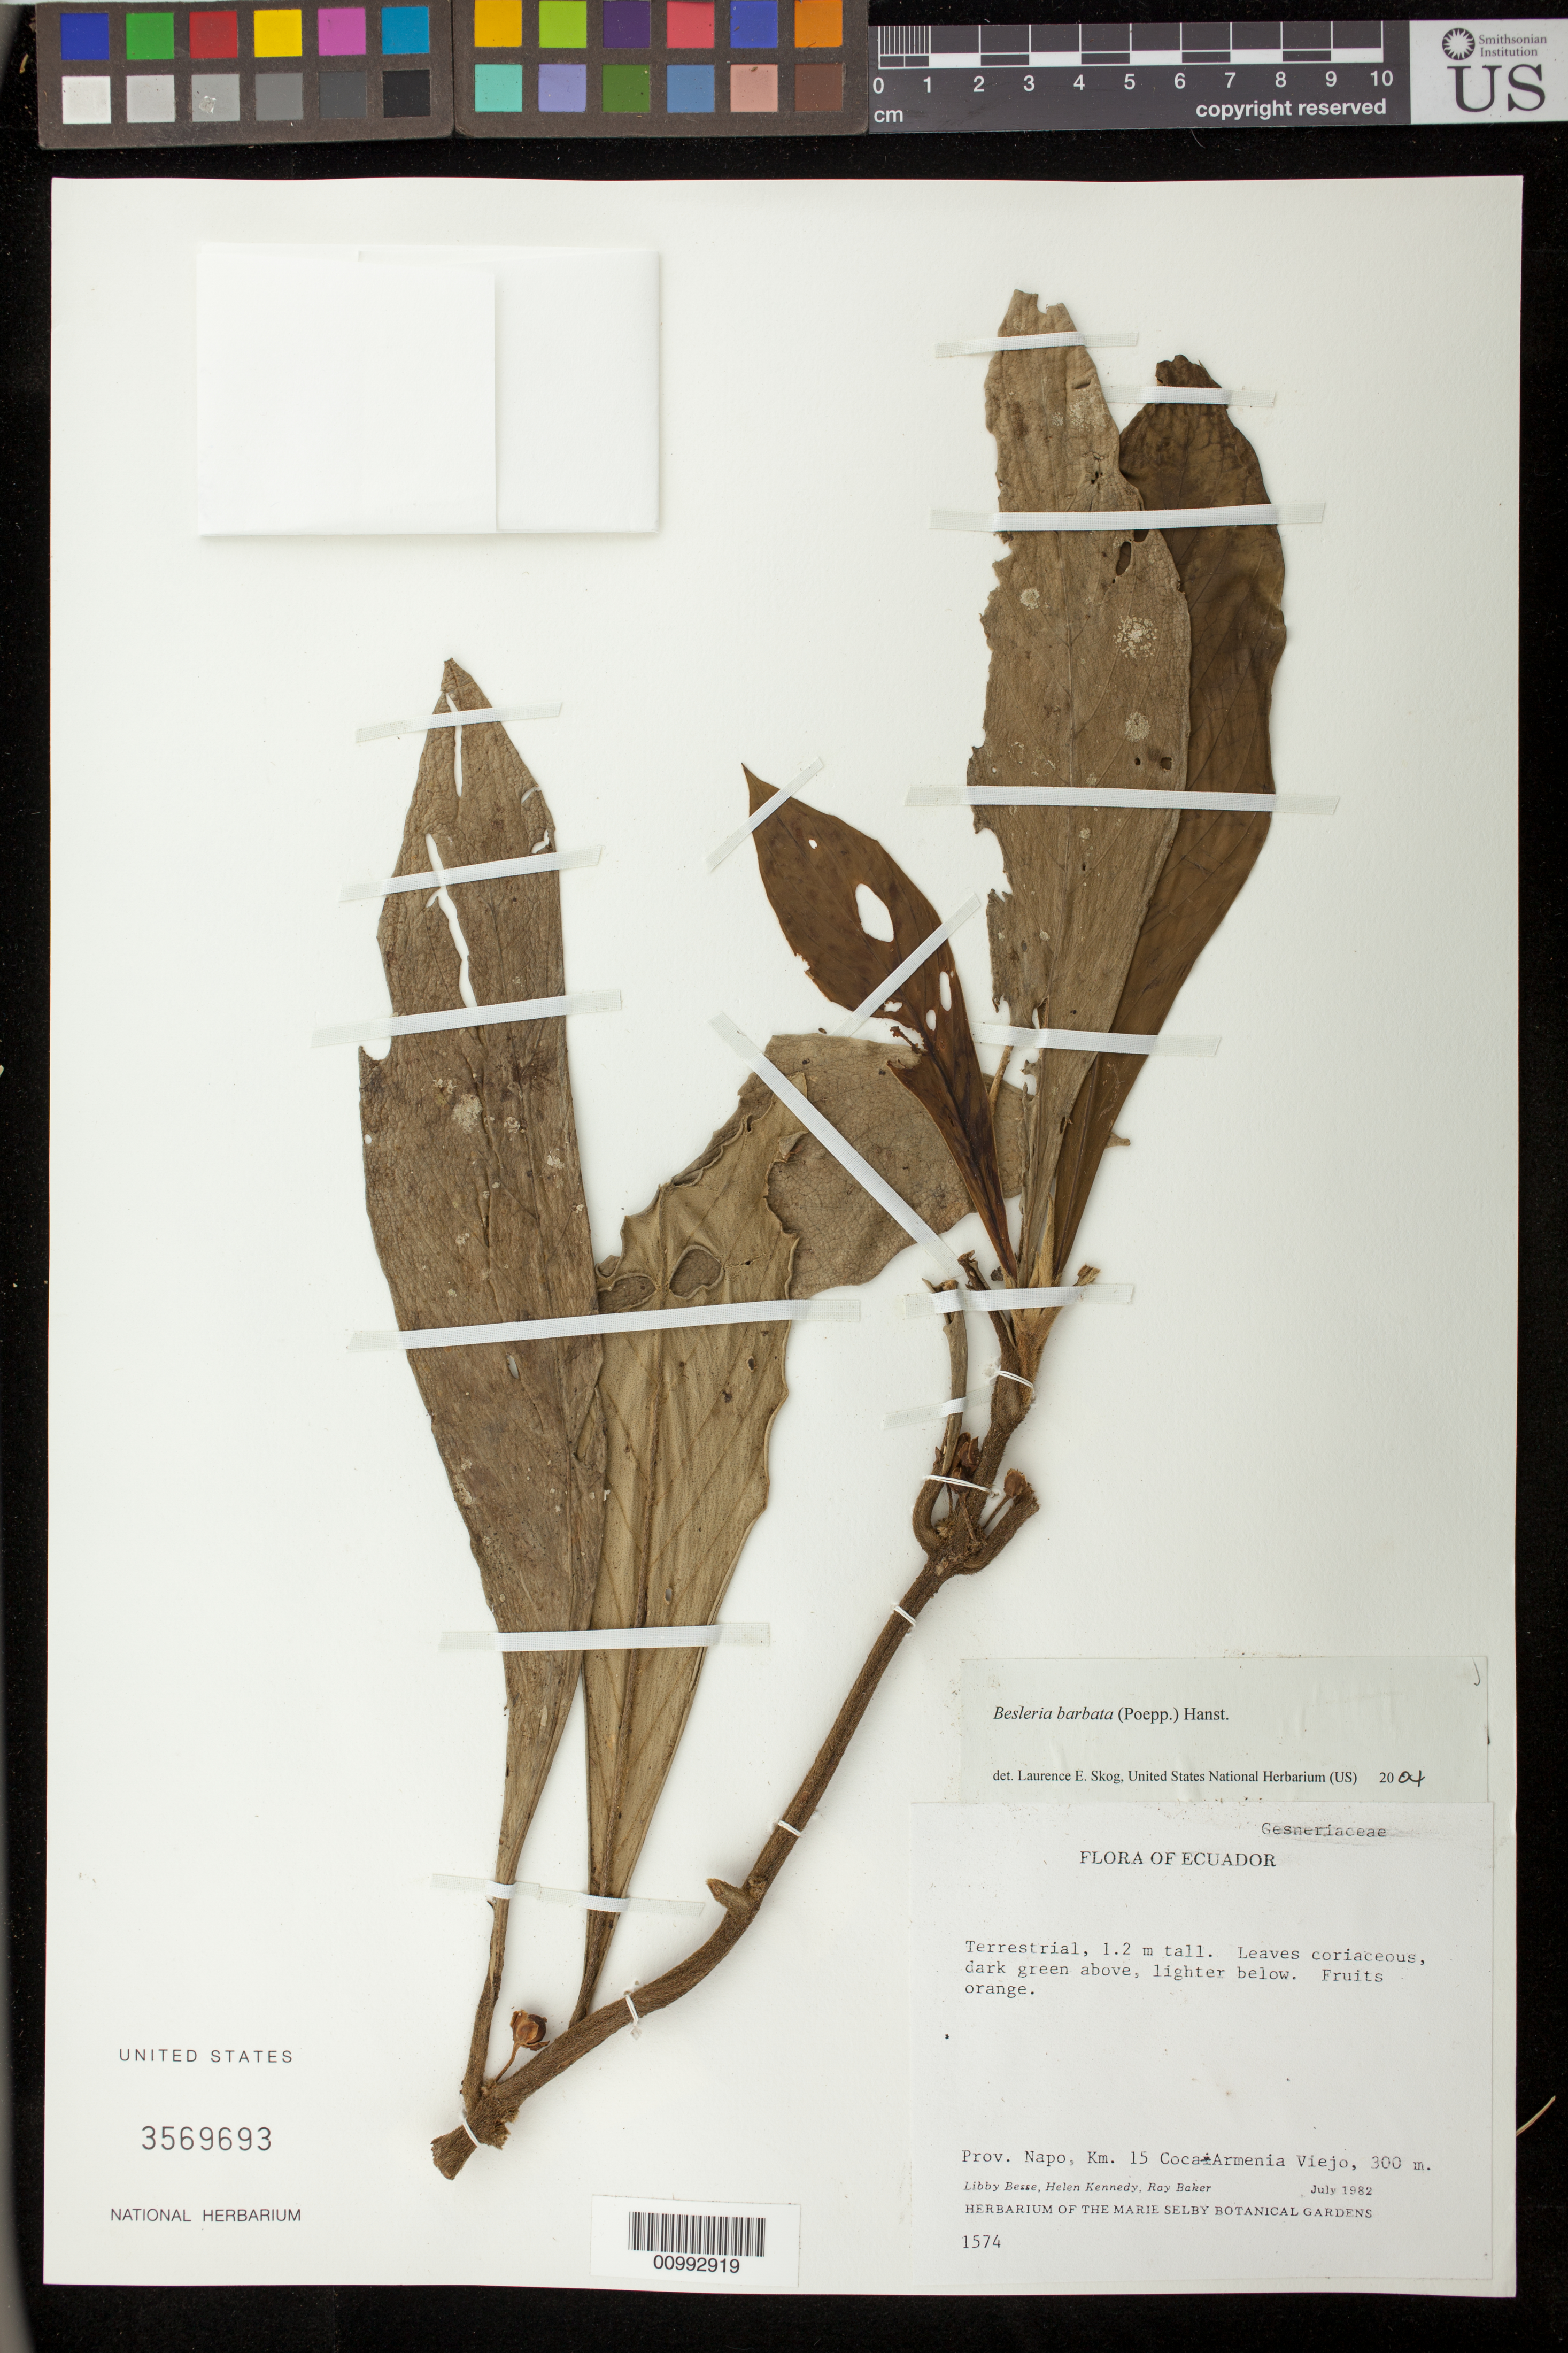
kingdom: Plantae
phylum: Tracheophyta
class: Magnoliopsida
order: Lamiales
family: Gesneriaceae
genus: Besleria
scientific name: Besleria barbata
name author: (Poepp.) Hanst.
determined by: Skog, Laurence E.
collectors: L. Besse, H. Kennedy & R. Baker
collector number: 1574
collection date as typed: Jul 1982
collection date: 1982-07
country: Ecuador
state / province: Napo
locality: Km. 15 Coca - Armenia Viejo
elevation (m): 300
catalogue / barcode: US 3569693